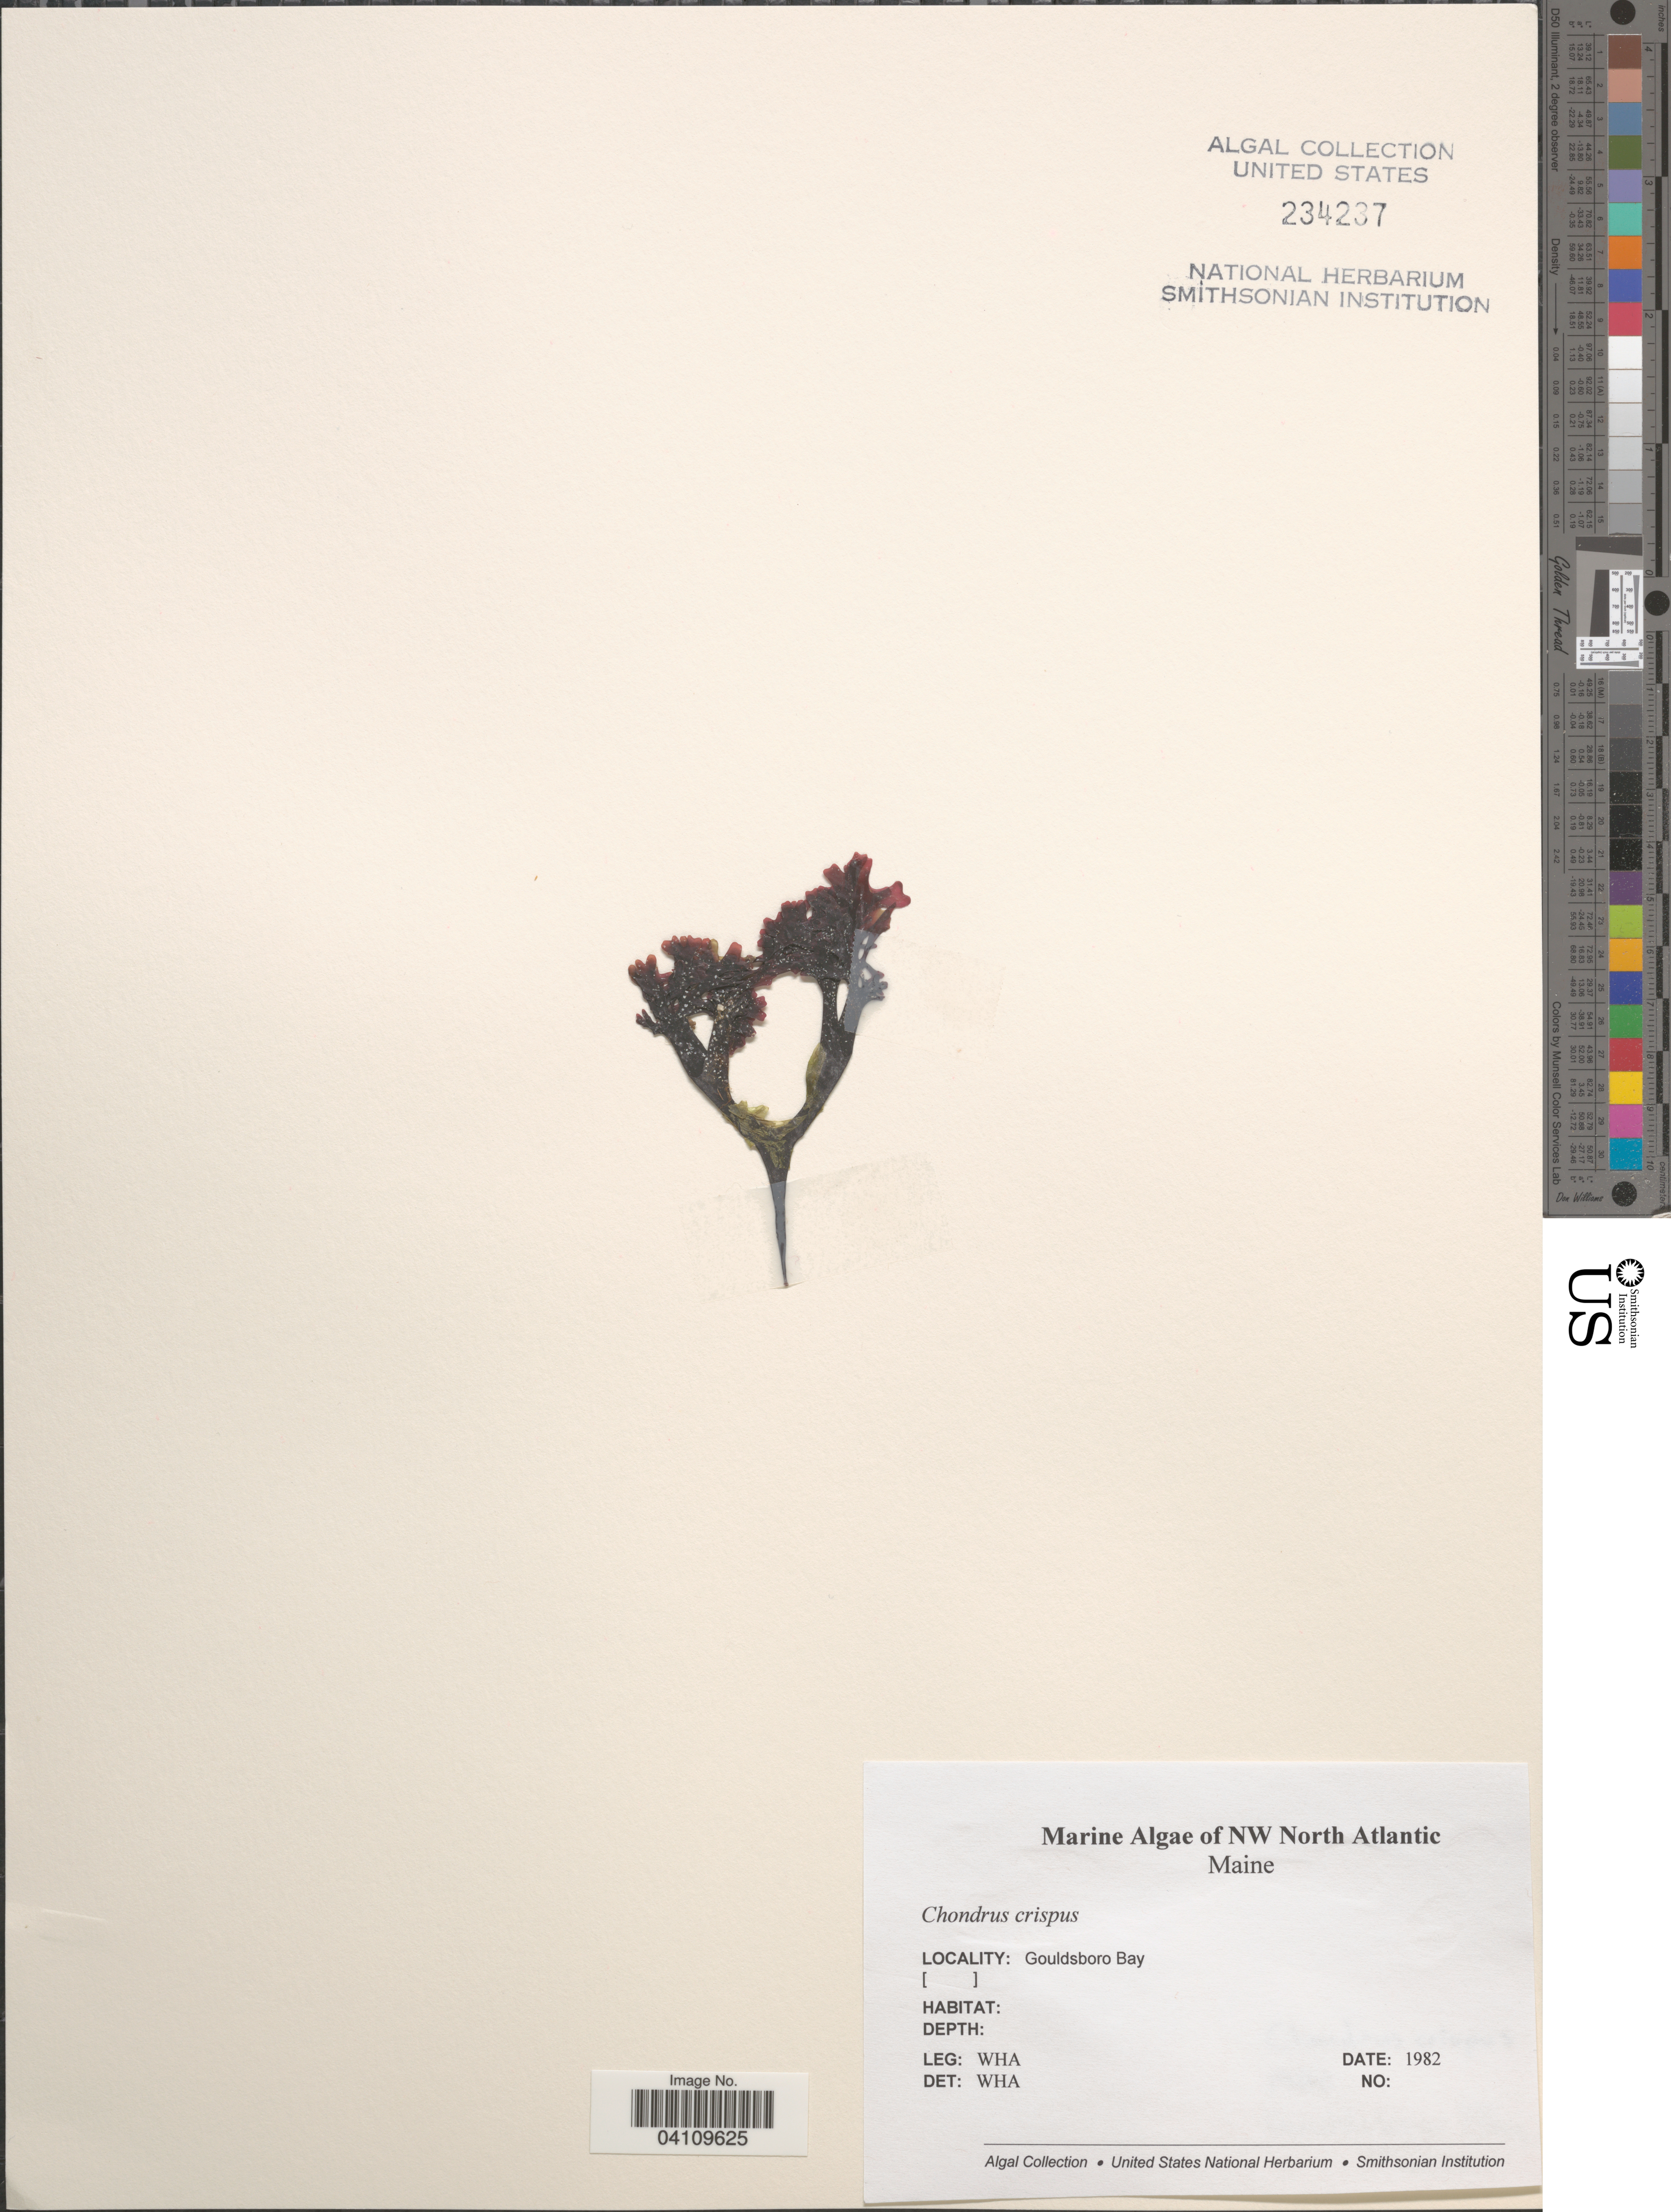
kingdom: Plantae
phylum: Rhodophyta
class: Florideophyceae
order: Gigartinales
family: Gigartinaceae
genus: Chondrus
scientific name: Chondrus crispus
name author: Stackh.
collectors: W. H. Adey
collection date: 1982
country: United States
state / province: Maine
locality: NW North Atlantic. Gouldsboro Bay.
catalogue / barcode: US 234237